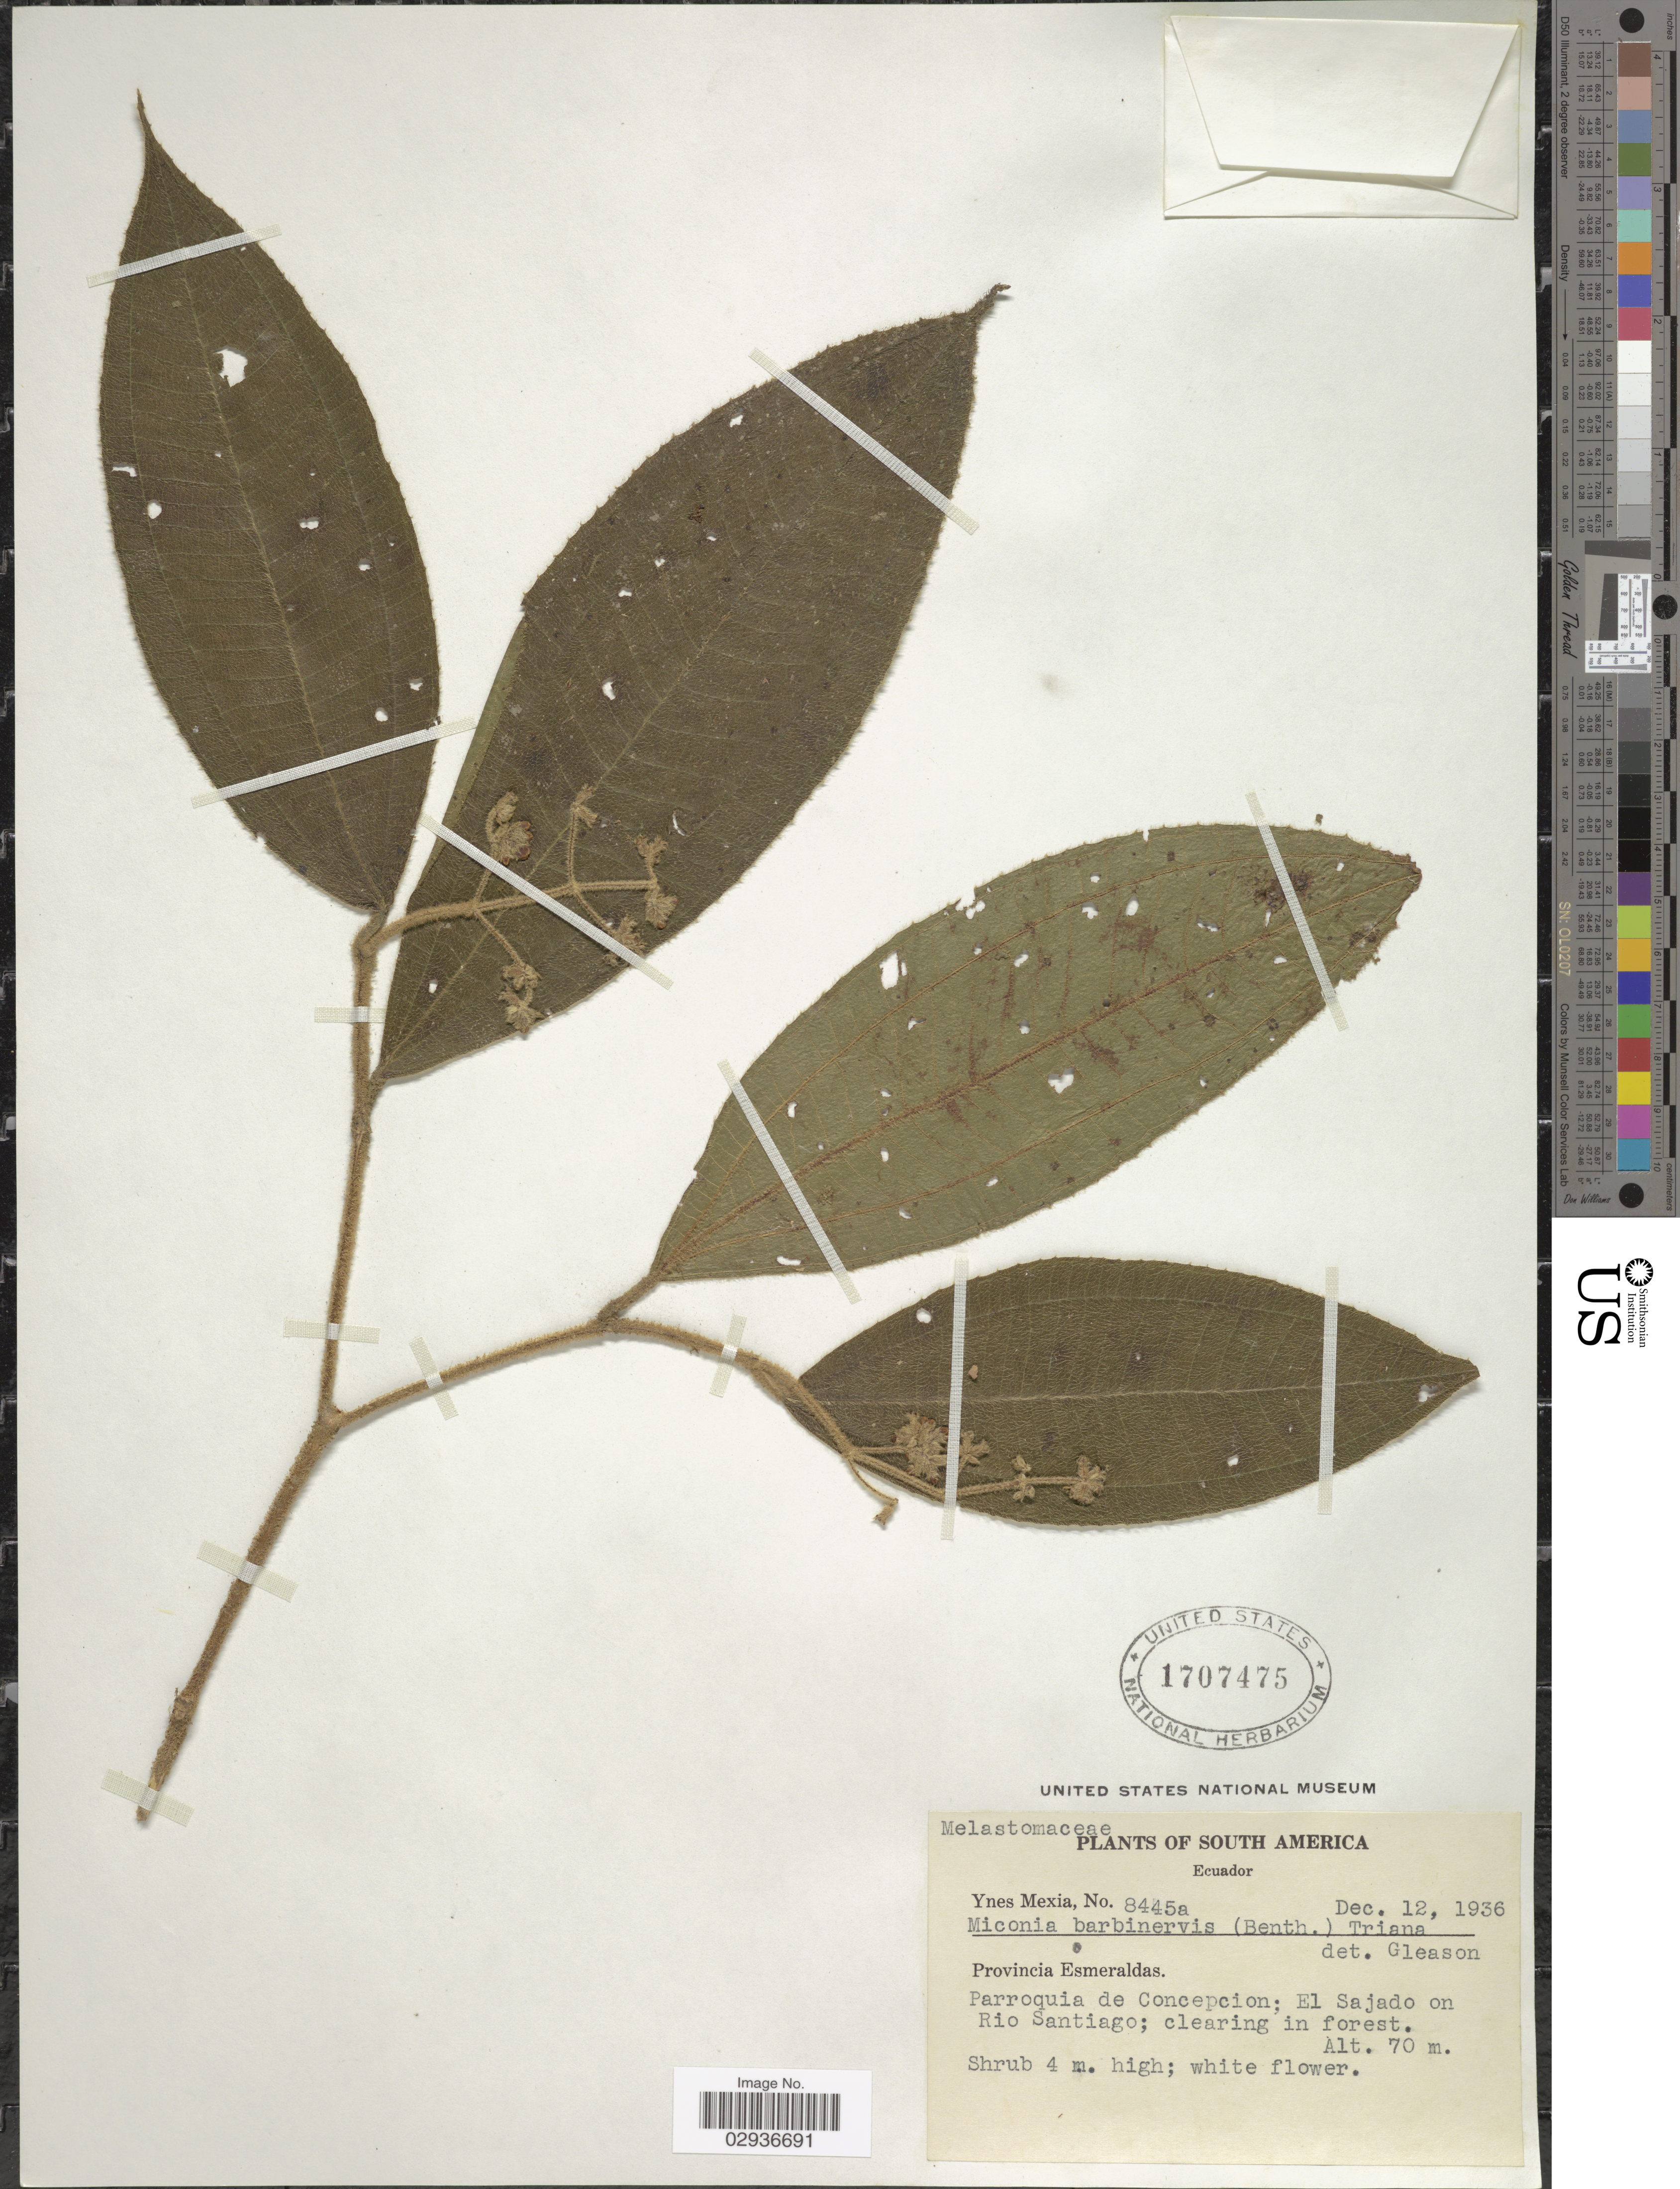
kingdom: Plantae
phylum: Tracheophyta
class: Magnoliopsida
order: Myrtales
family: Melastomataceae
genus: Miconia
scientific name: Miconia barbinervis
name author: (Benth.) Triana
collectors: Y. Mexia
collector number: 8445a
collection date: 1936-12-12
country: Ecuador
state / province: Esmeraldas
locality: Parroquia de Concepcion; El Sajado on Rio Santiago.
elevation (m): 70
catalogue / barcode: US 1707475